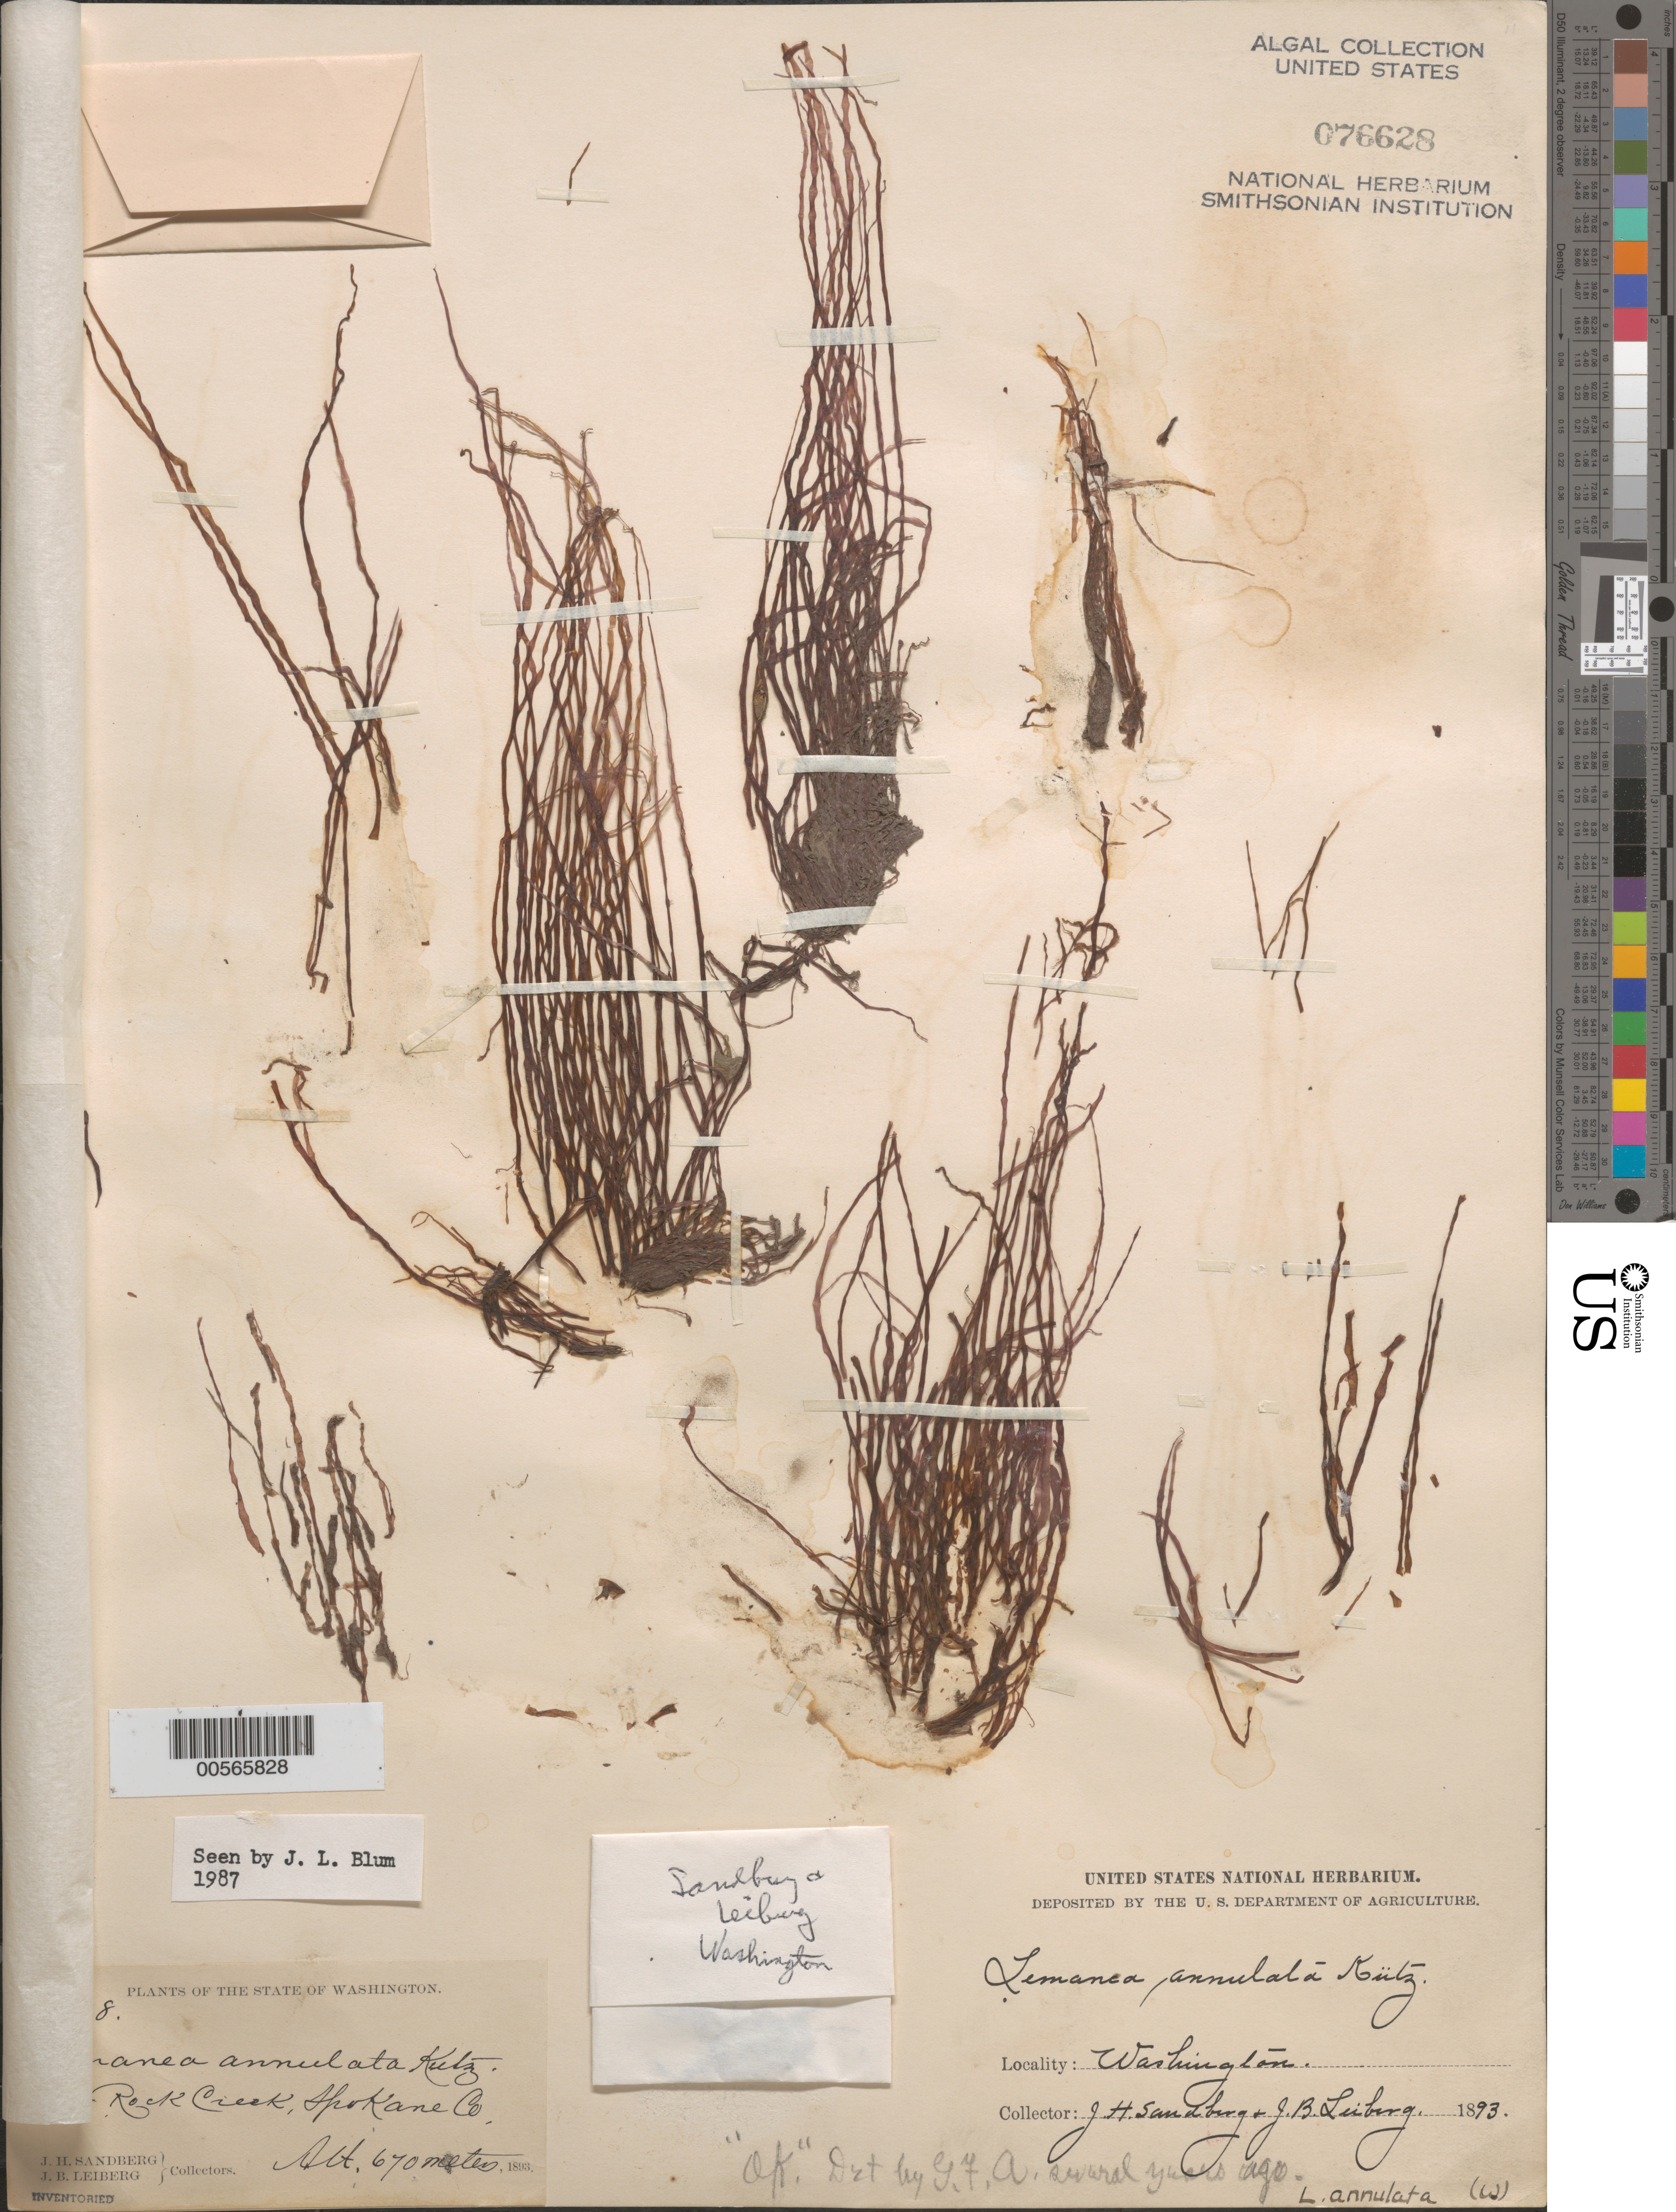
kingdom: Plantae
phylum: Rhodophyta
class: Florideophyceae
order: Batrachospermales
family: Lemaneaceae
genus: Lemanea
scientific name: Lemanea annulata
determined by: Atkinson, G. F.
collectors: J. H. Sandberg & J. Leiberg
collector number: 178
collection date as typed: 1893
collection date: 1893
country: United States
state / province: Washington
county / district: Spokane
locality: Near Rock Creek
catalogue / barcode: US 76628